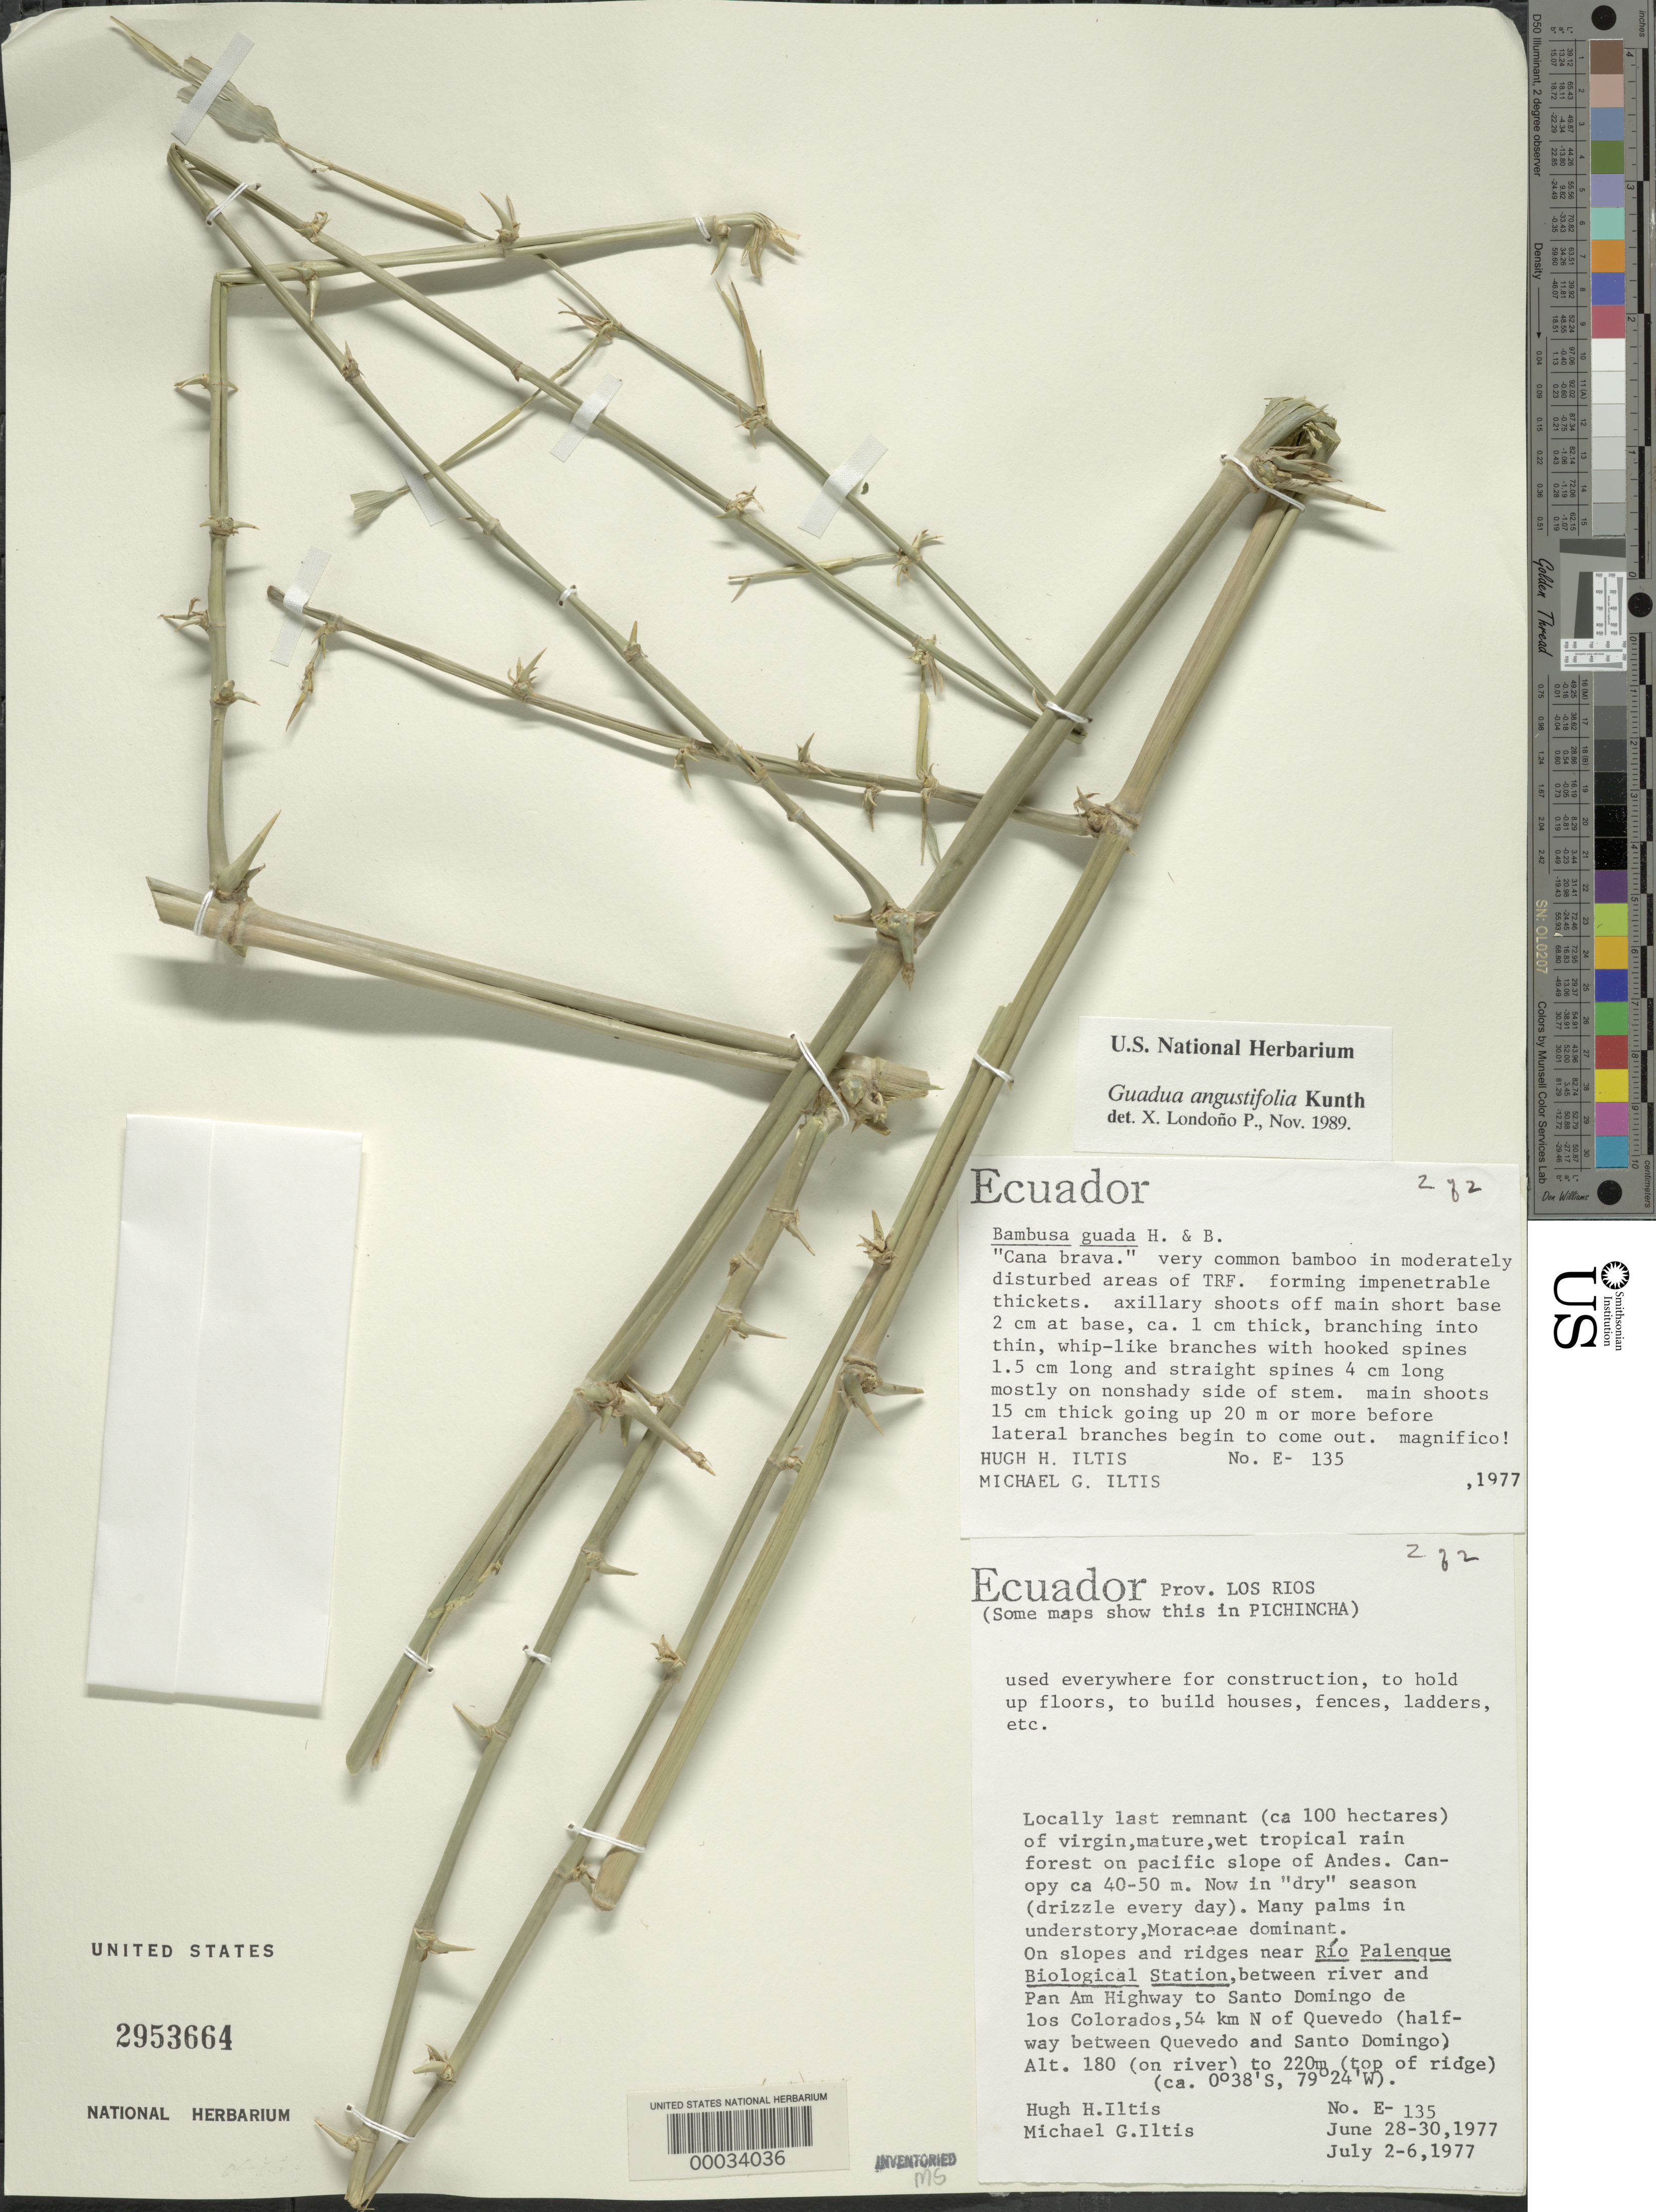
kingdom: Plantae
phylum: Tracheophyta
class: Liliopsida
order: Poales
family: Poaceae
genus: Guadua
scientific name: Guadua angustifolia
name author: Kunth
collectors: H. H. Iltis & M. G. Iltis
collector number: E-135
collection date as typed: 28 Jun 1977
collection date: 1977-06-28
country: Ecuador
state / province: Los Ríos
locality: Rio palenque Biological station, Santo Domingo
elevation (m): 180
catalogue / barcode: US 2953664